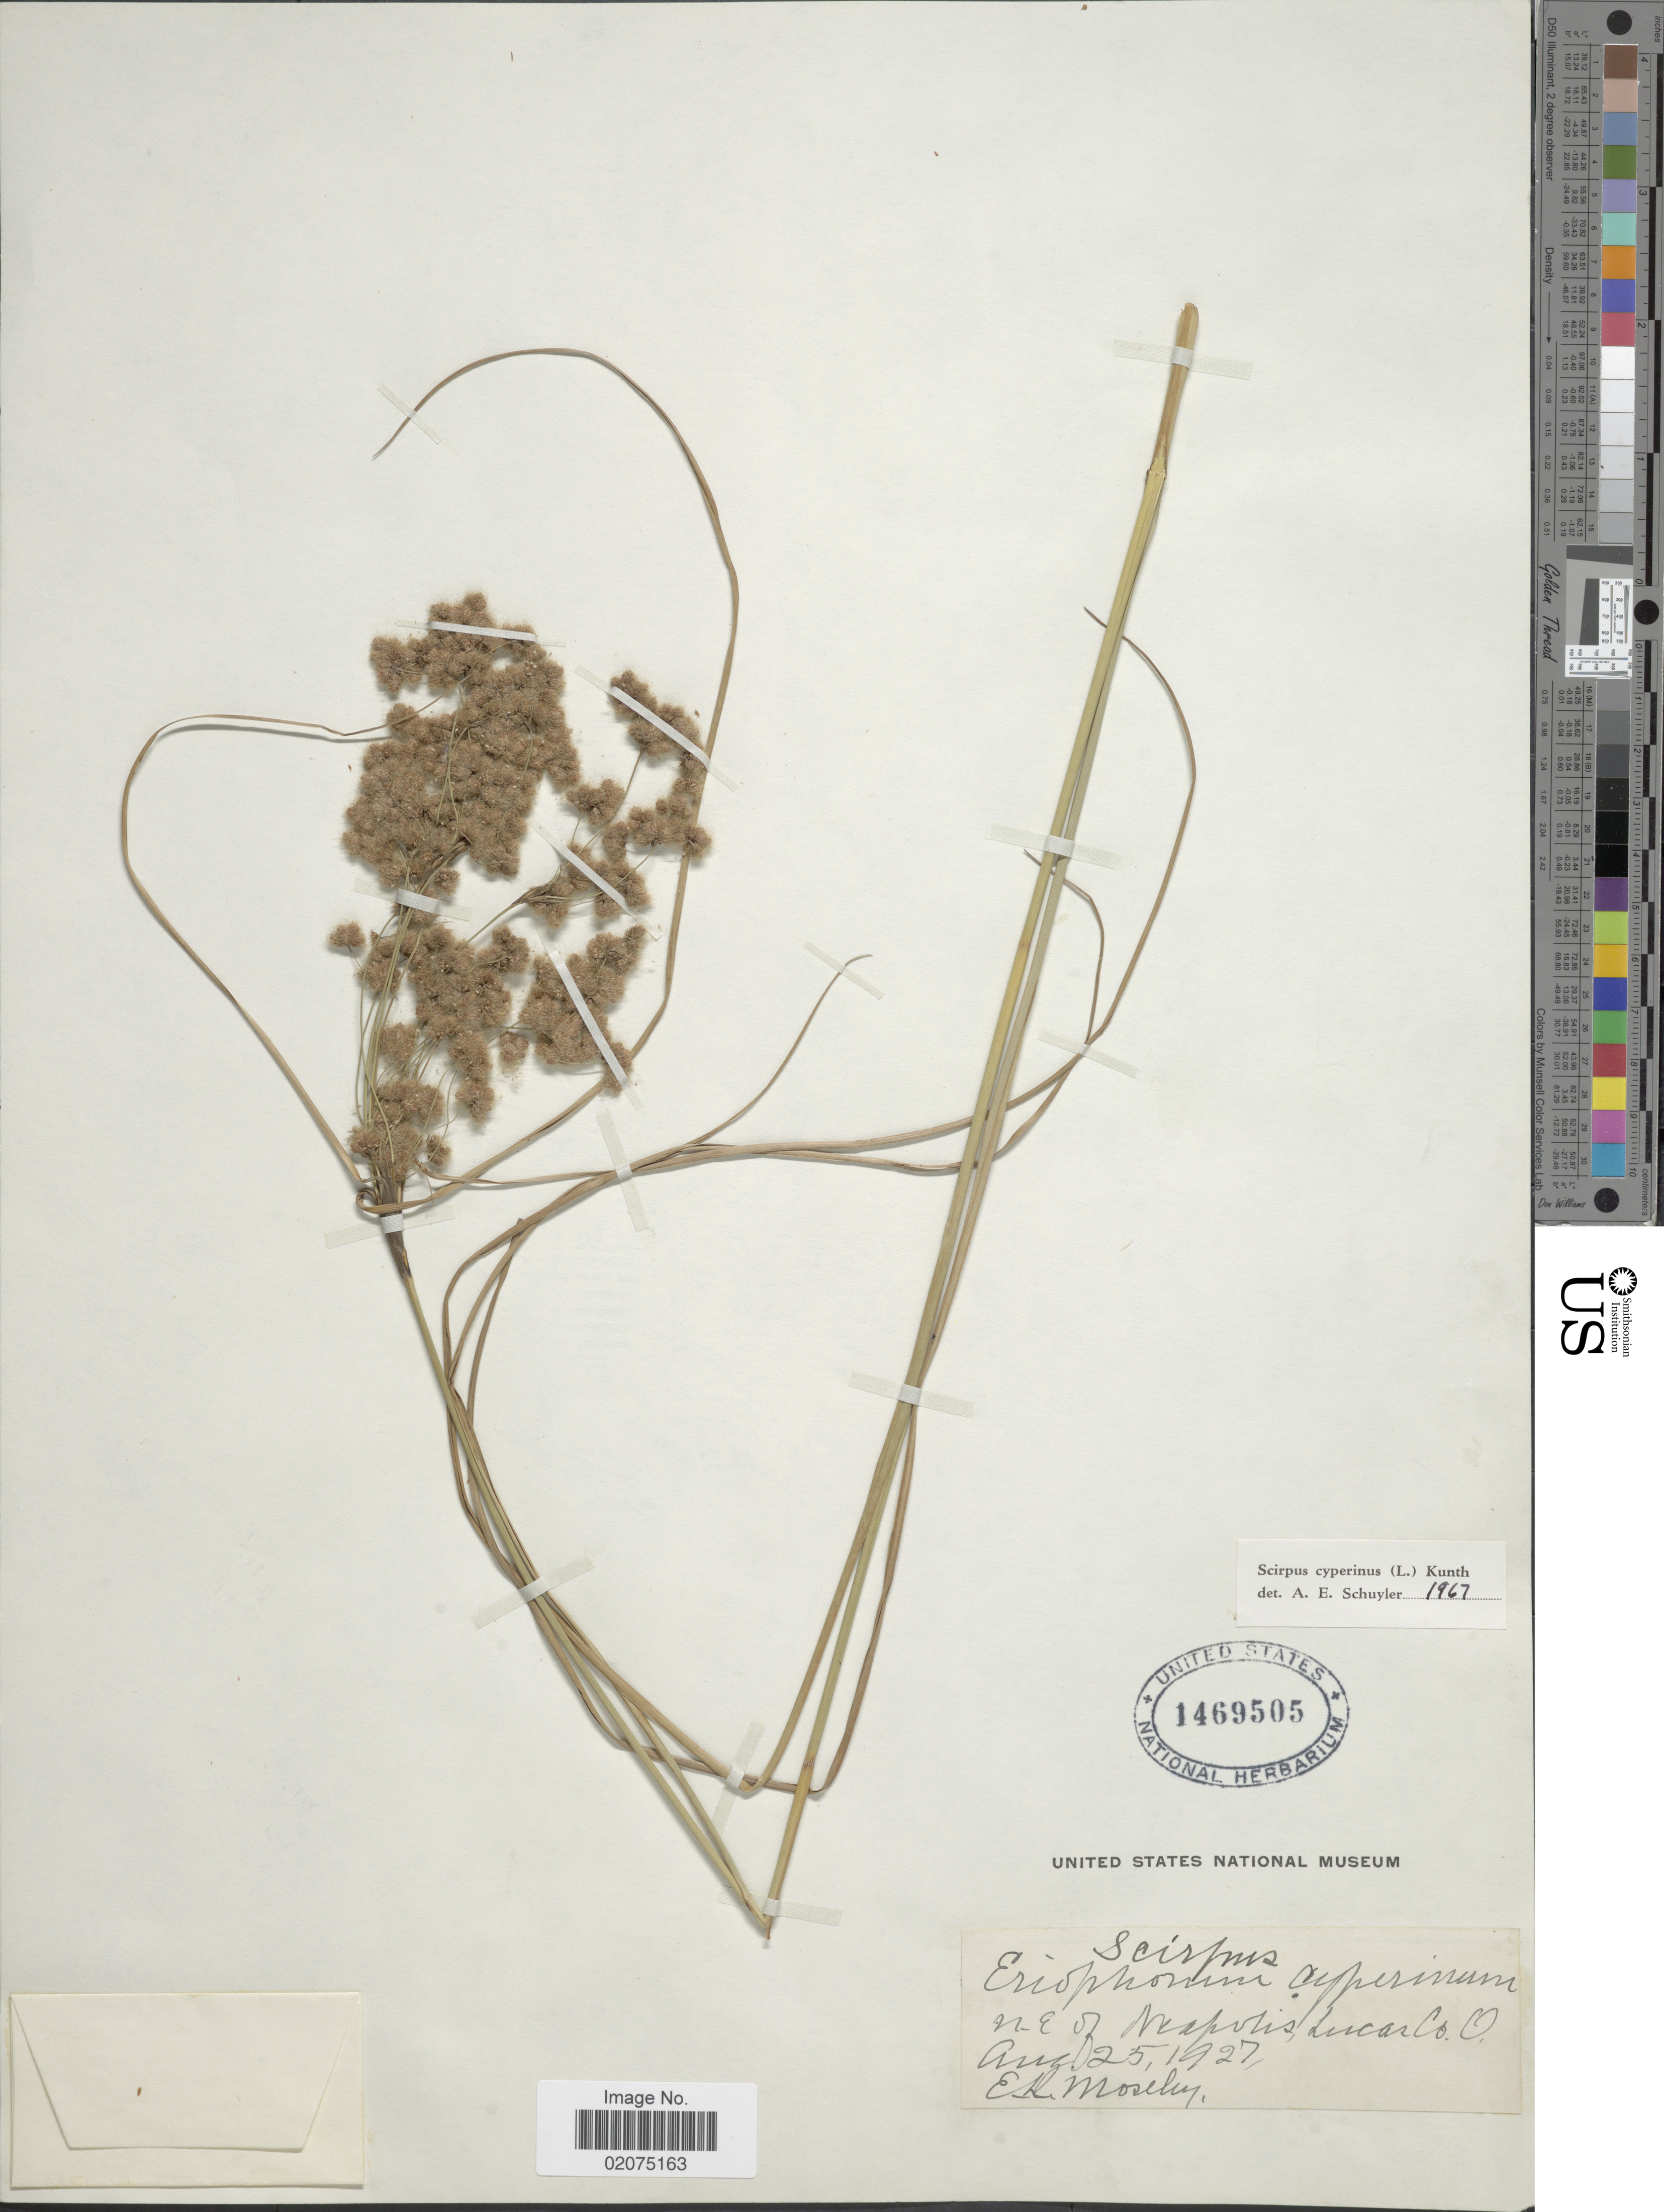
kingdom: Plantae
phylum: Tracheophyta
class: Liliopsida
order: Poales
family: Cyperaceae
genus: Scirpus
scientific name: Scirpus cyperinus (L.) Kunth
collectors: E. Moseley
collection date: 1927-08-25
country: United States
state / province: Ohio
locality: N.e. of Neapolis, Lucas Co.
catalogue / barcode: US 1469505